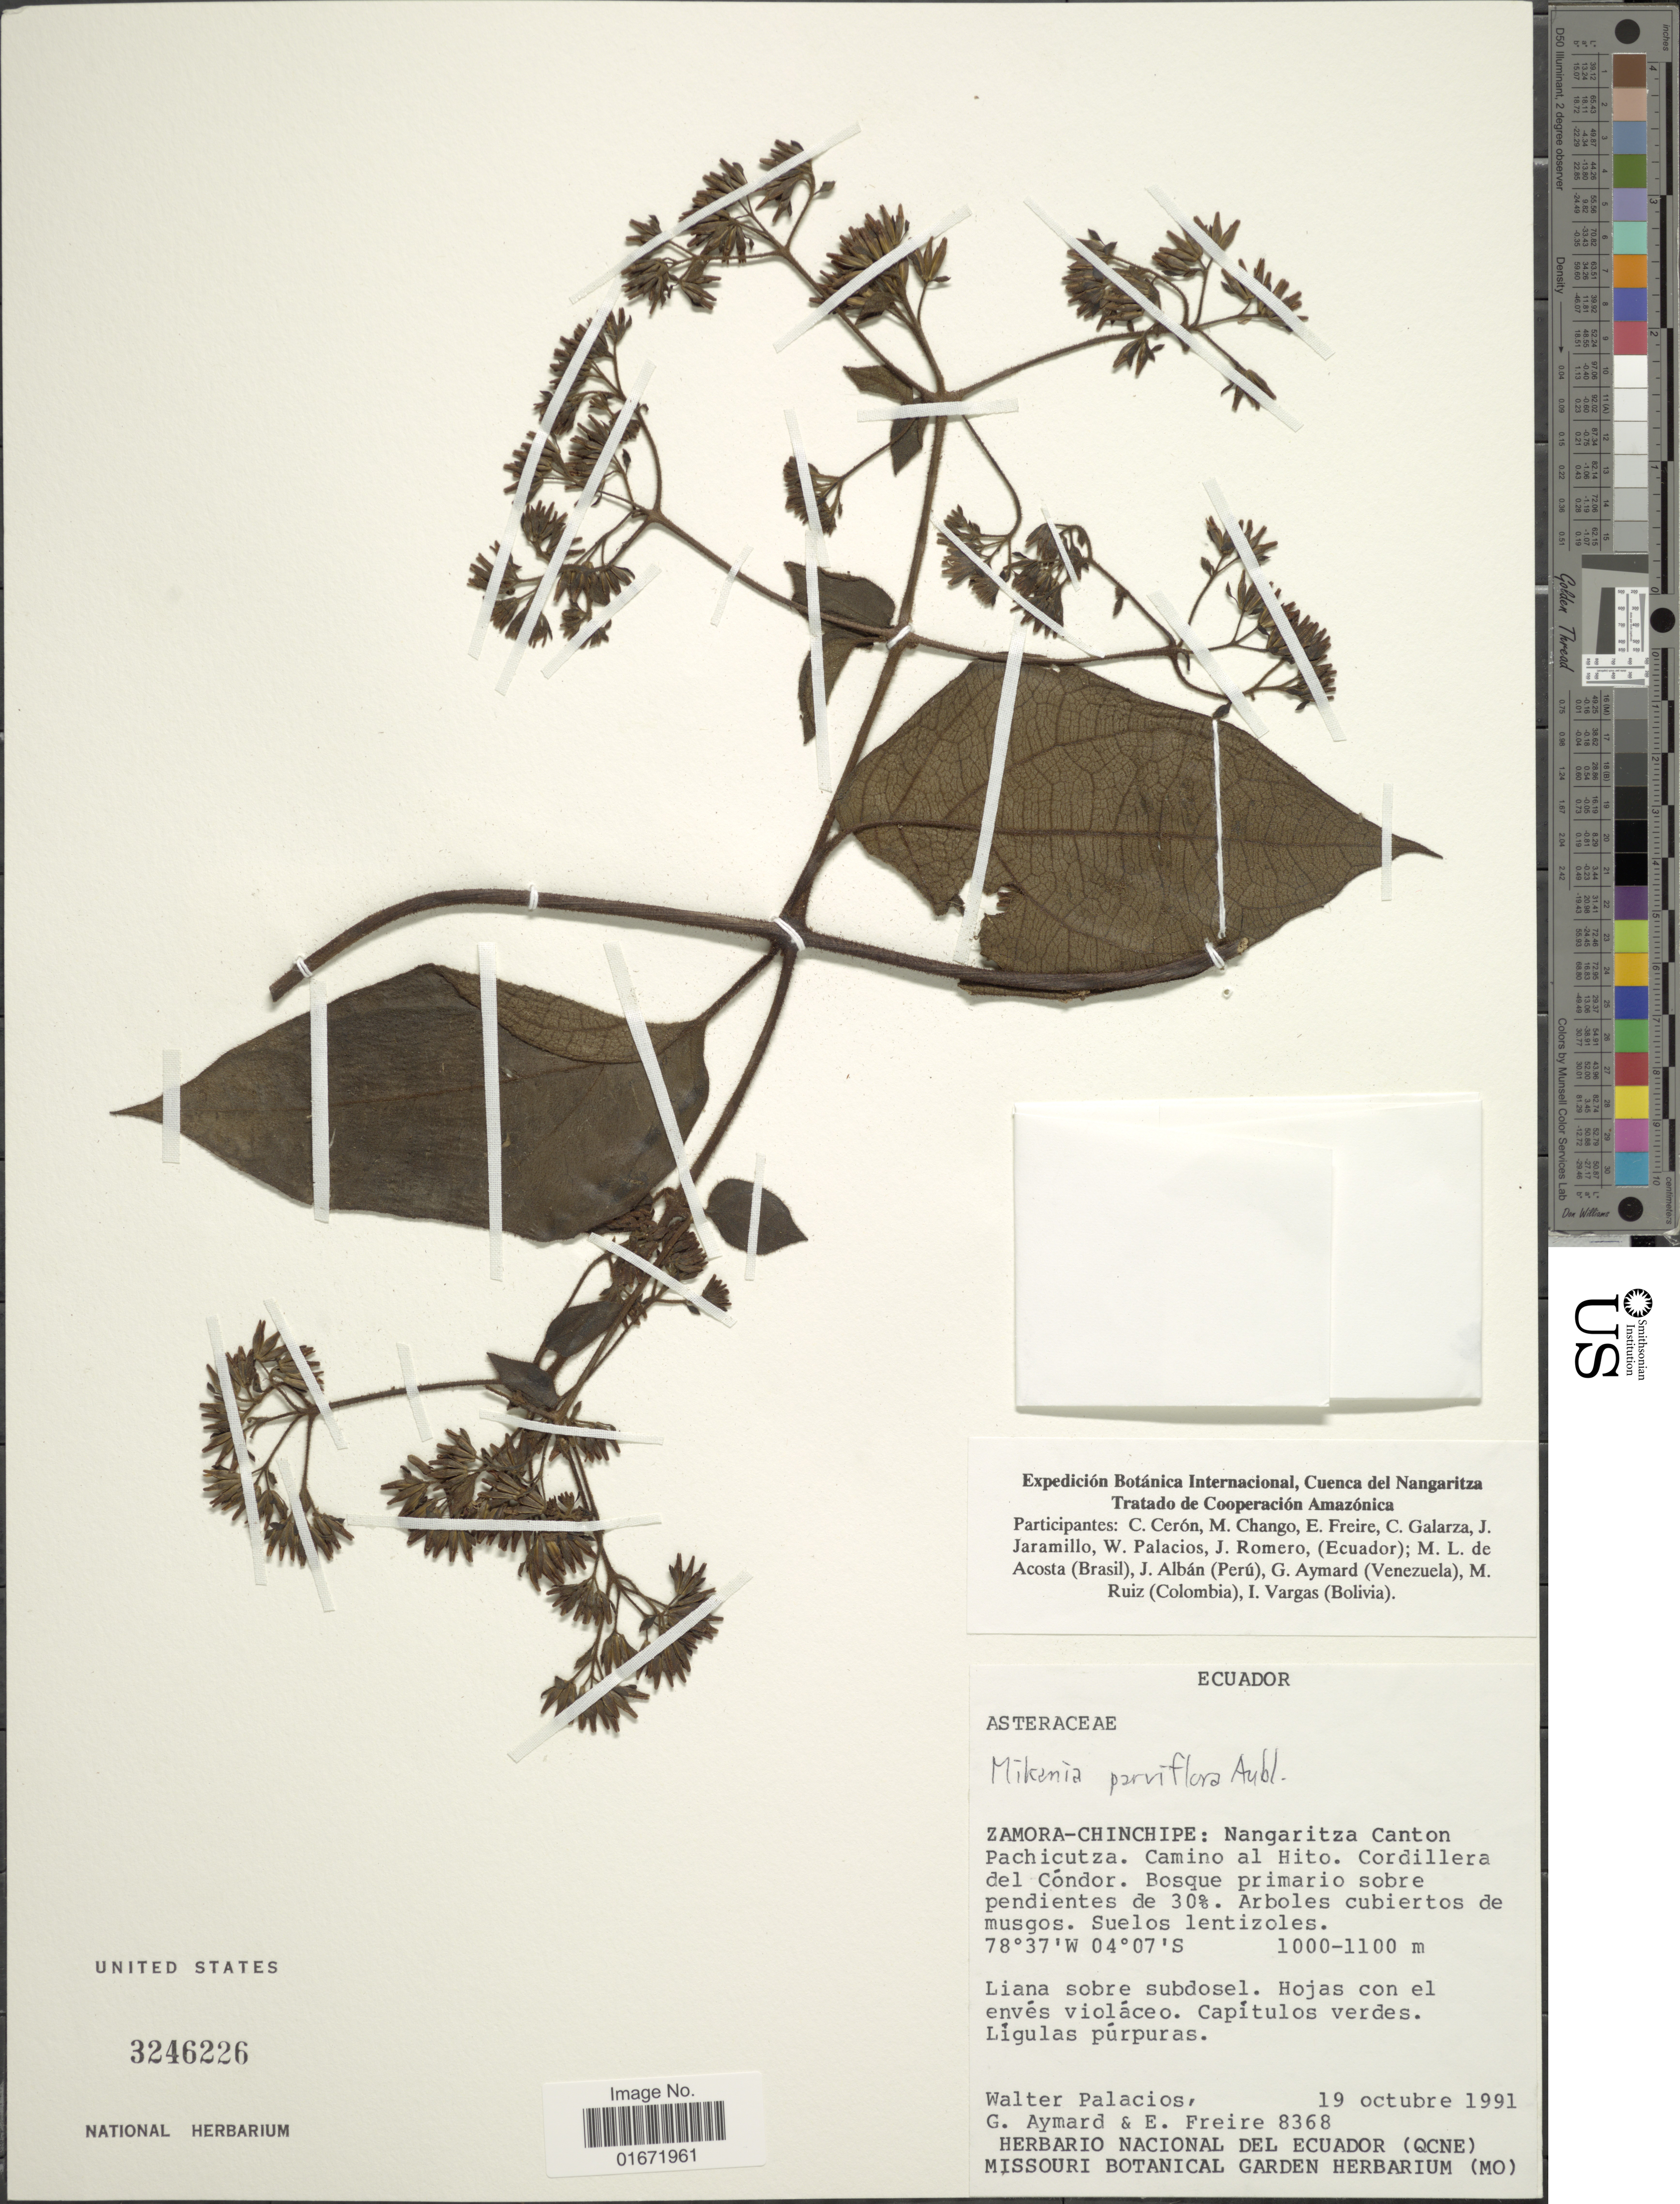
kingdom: Plantae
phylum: Tracheophyta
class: Magnoliopsida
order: Asterales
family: Asteraceae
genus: Mikania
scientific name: Mikania parviflora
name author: (Aubl.) Karst.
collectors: W. Palacios, G. A. Aymard & E. Freire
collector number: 8368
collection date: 1991-10-19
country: Ecuador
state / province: Zamora-Chinchipe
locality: Zamora-Chinchipe: Nangaritza Canton. Pachicutza. Camino al Hito. Cordillera del Cóndor. Bosque primario sobre pendientes de 30%. Arboles cubiertos de musgos. Suelos lentizoles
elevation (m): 1000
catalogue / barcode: US 3246226